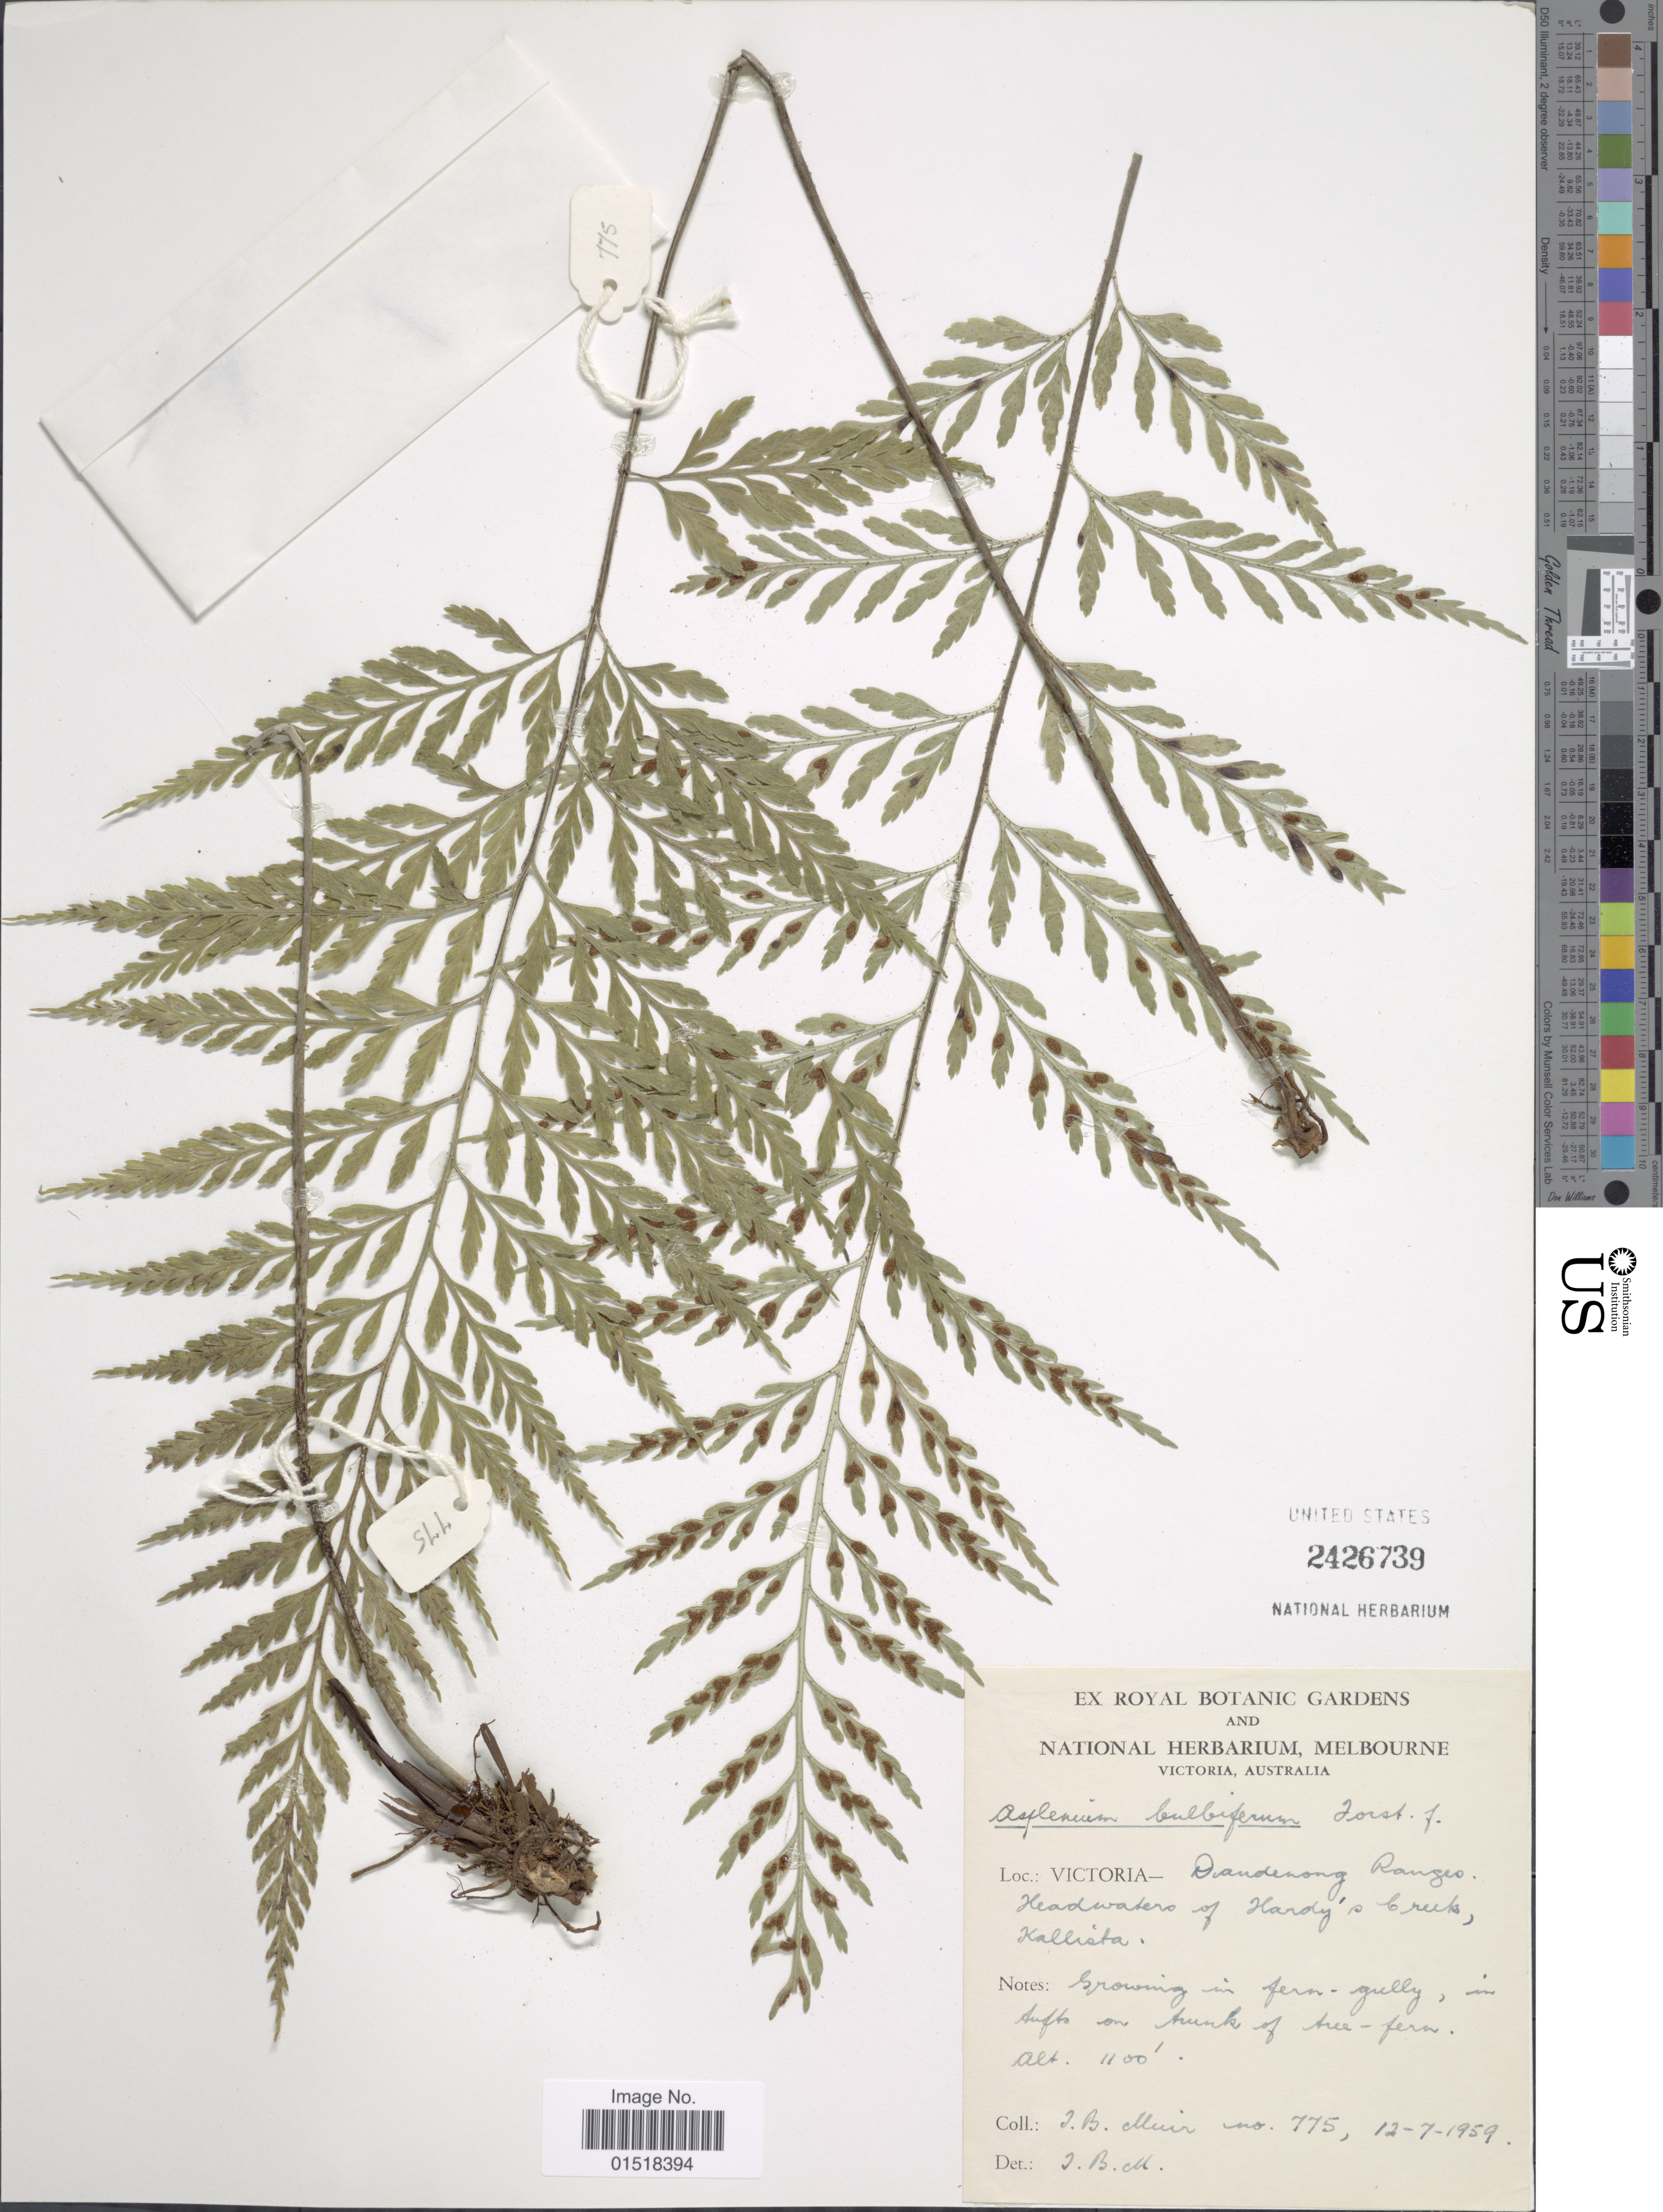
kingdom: Plantae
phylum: Tracheophyta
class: Polypodiopsida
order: Polypodiales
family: Aspleniaceae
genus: Asplenium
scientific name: Asplenium bulbiferum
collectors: J. Muir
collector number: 775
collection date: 1959-07-12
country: Australia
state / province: Victoria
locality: Victoria - Dandenong Ranges. Headwaters of Hardy's Creek, Kallista.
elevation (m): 335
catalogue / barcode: US 2426739